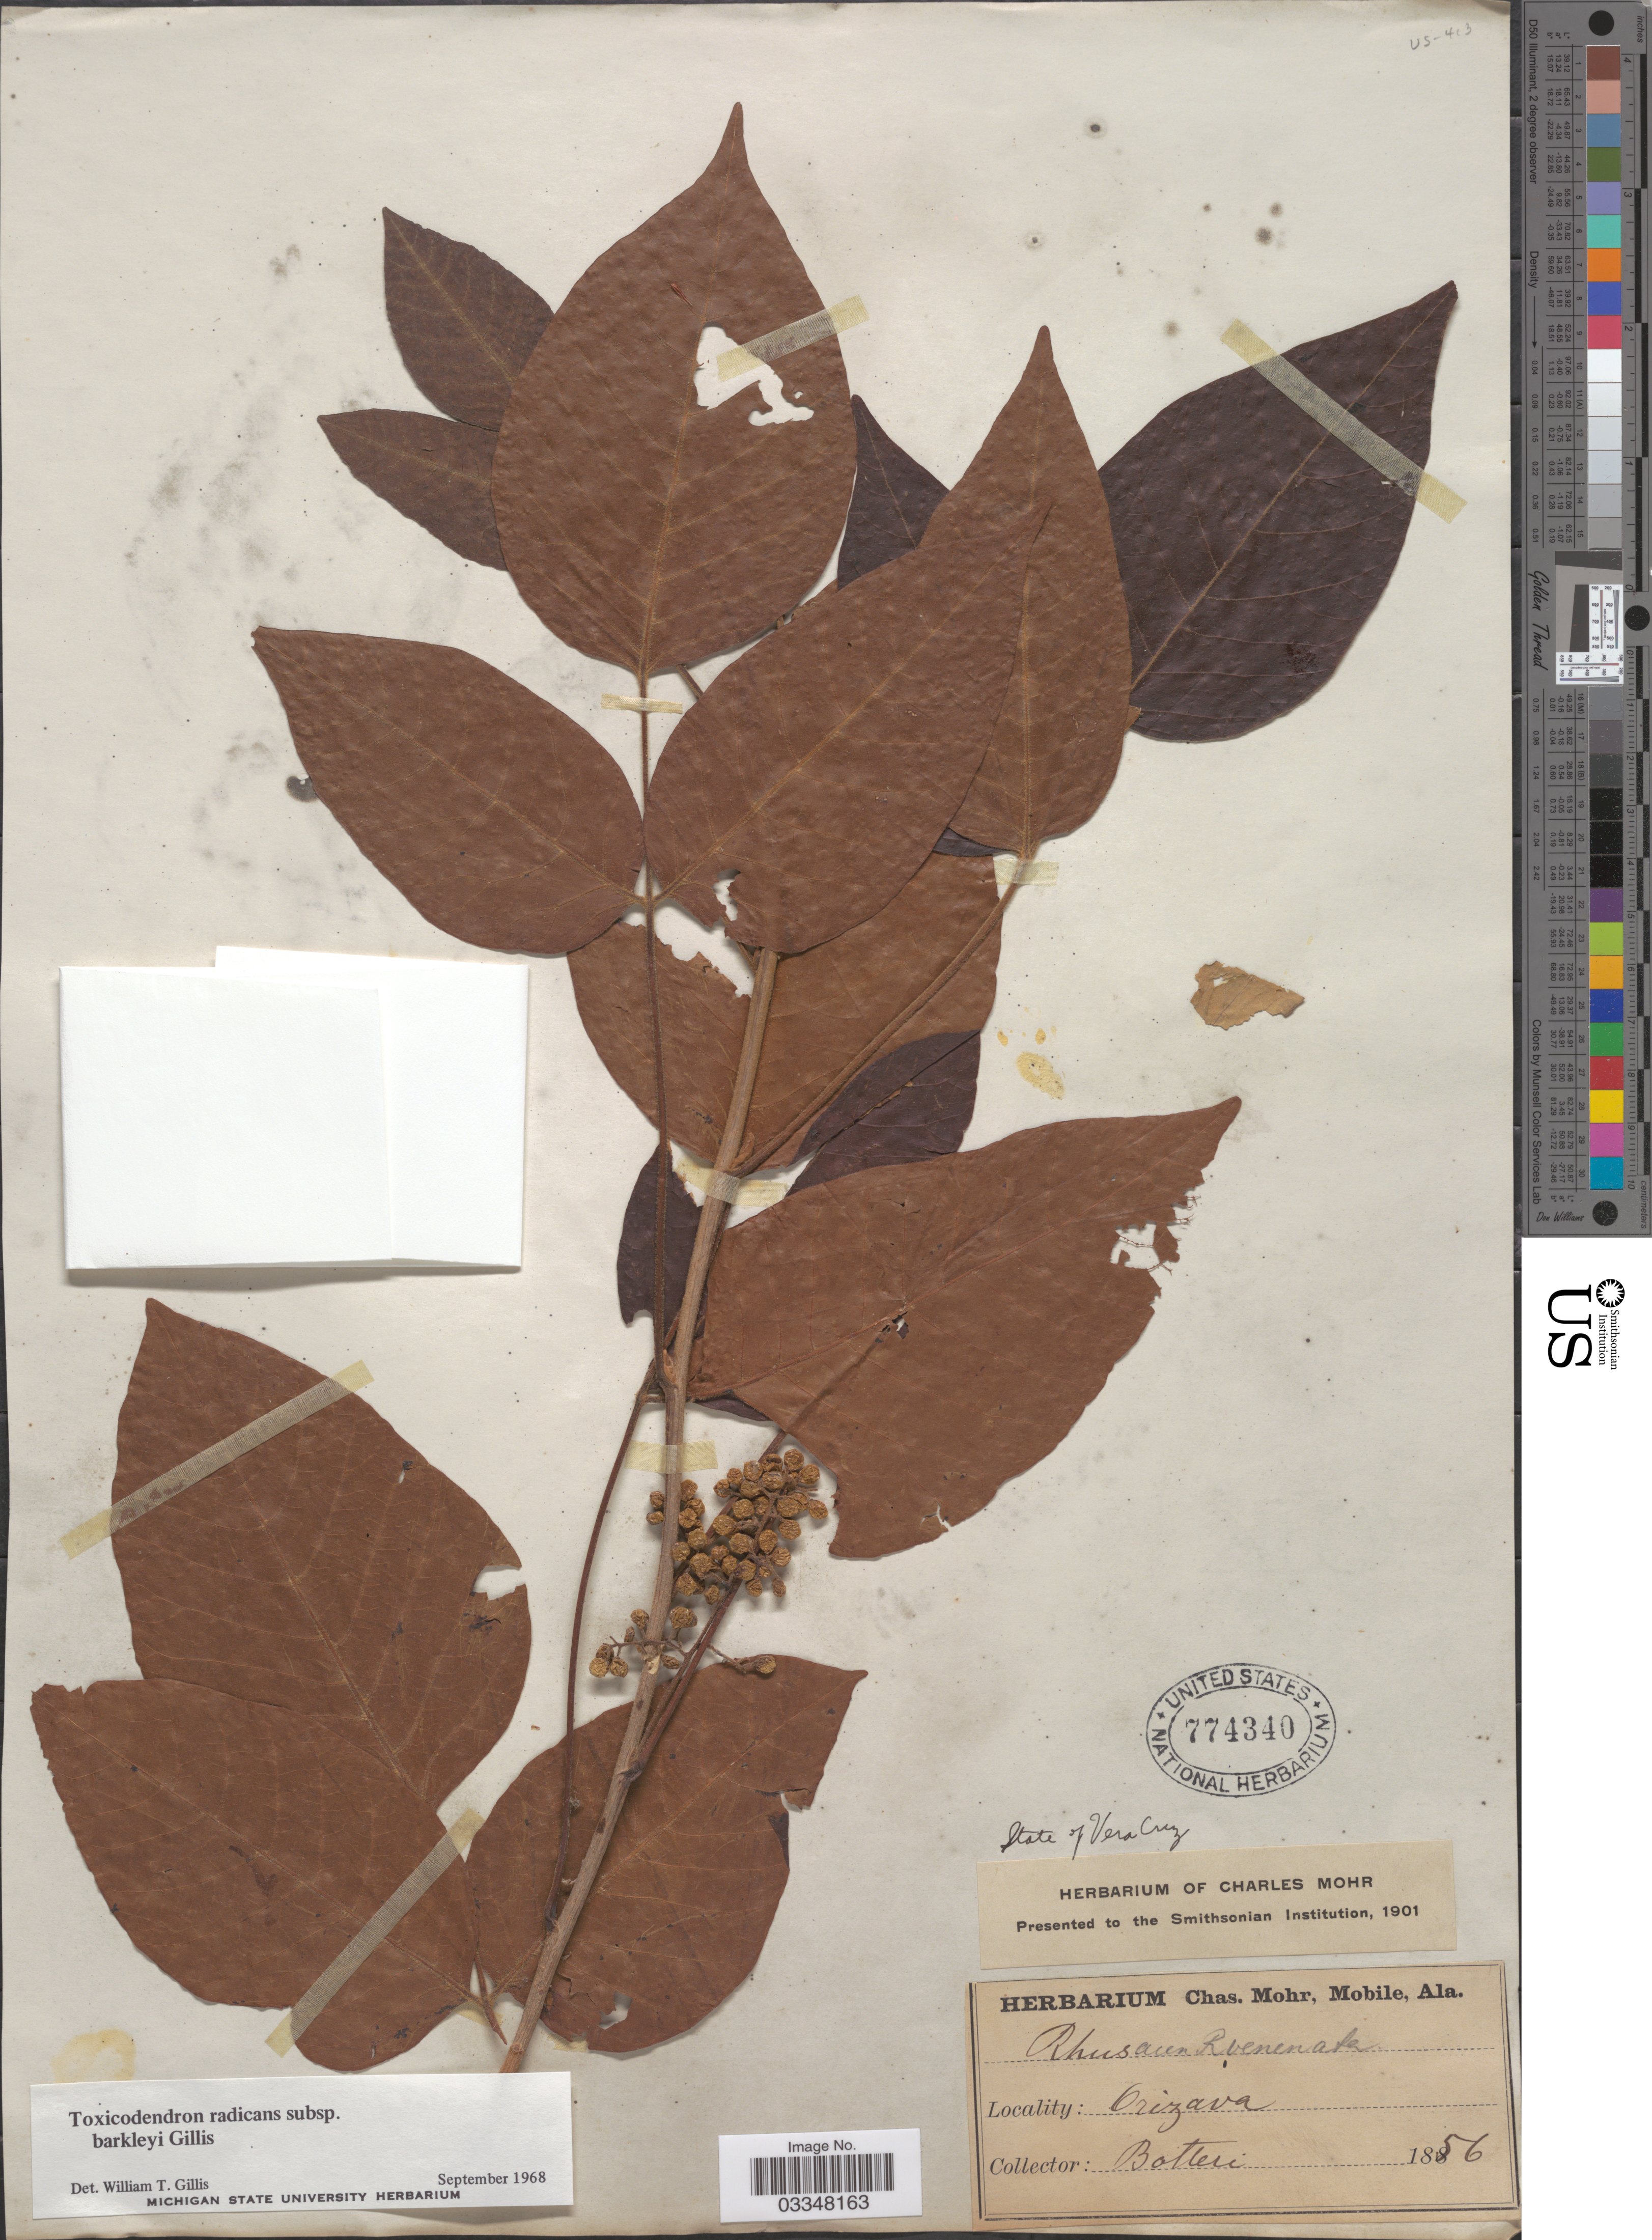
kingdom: Plantae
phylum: Tracheophyta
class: Magnoliopsida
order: Sapindales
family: Anacardiaceae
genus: Toxicodendron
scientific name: Toxicodendron radicans subsp. barkleyi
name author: Gillis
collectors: -. Botteri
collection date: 1856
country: Mexico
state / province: Veracruz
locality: State of Vera Cruz. Orizava.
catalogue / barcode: US 774340